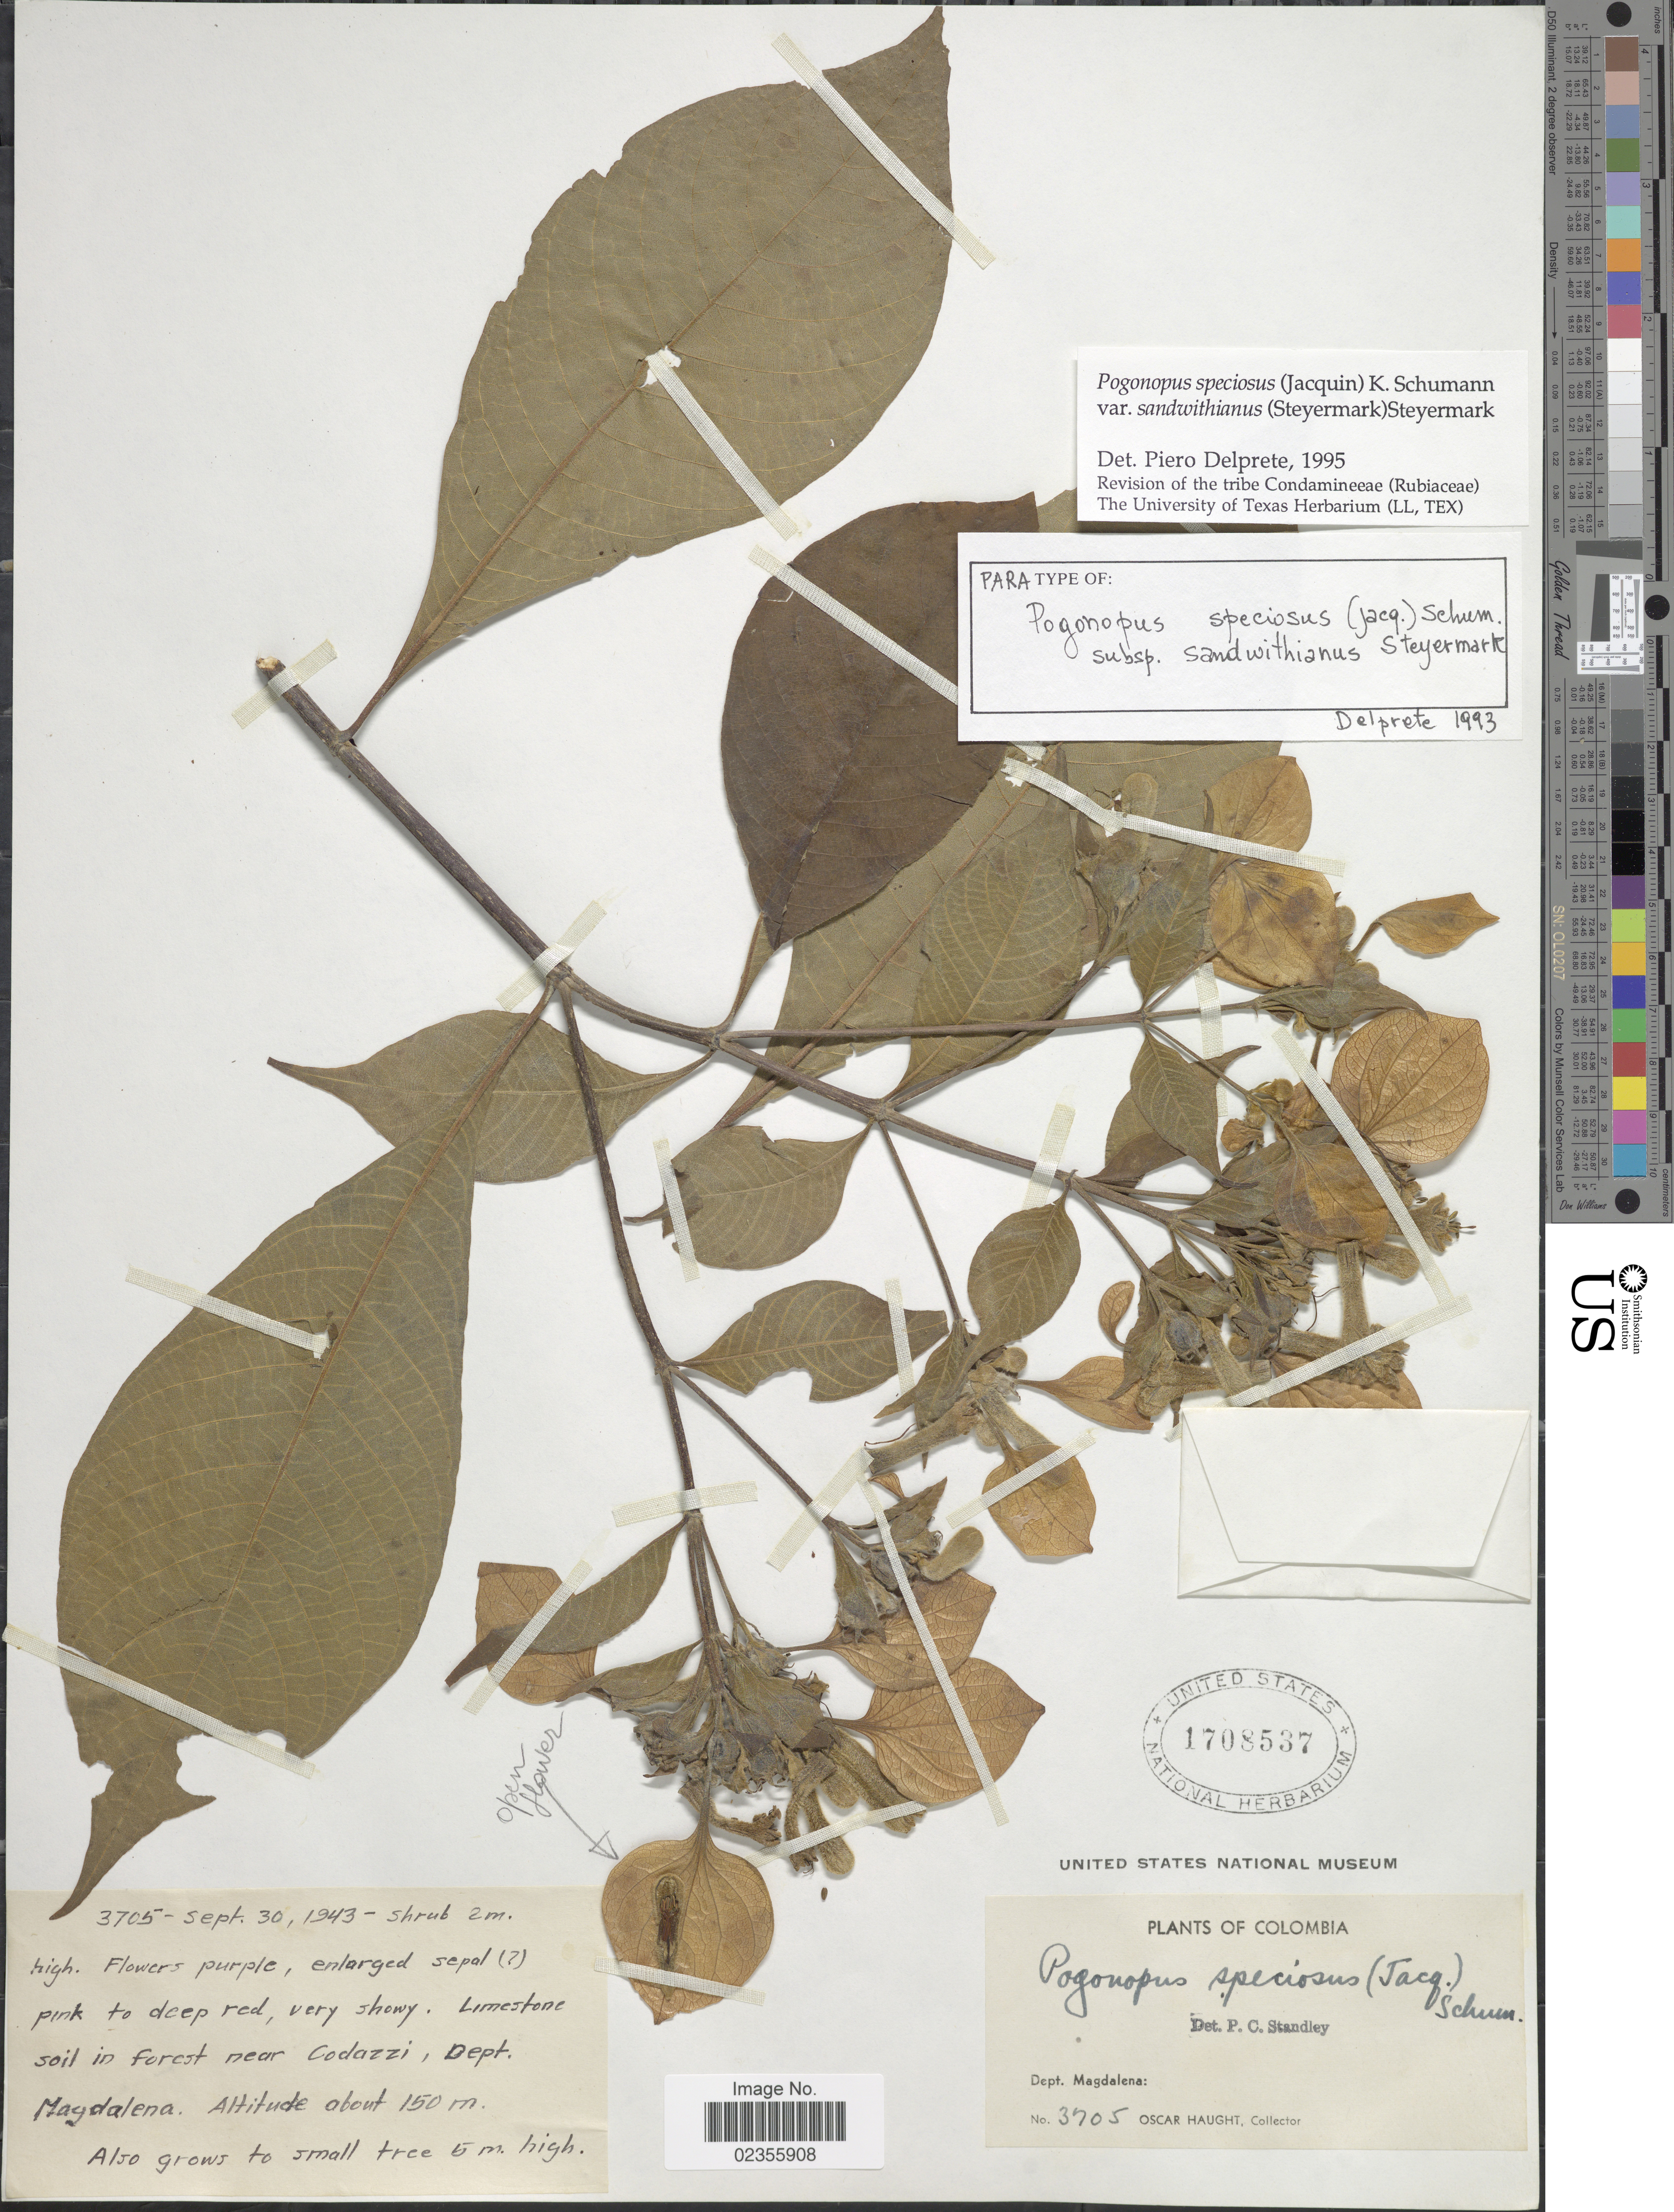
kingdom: Plantae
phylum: Tracheophyta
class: Magnoliopsida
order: Gentianales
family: Rubiaceae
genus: Pogonopus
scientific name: Pogonopus speciosus var. sandwithianus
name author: (Steyerm.) Steyerm.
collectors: O. Haught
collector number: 3705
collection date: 1943-09-30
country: Colombia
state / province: Magdalena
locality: Limestone soil in forest near Codazzi, Dept. Magdalena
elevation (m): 150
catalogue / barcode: US 1708537